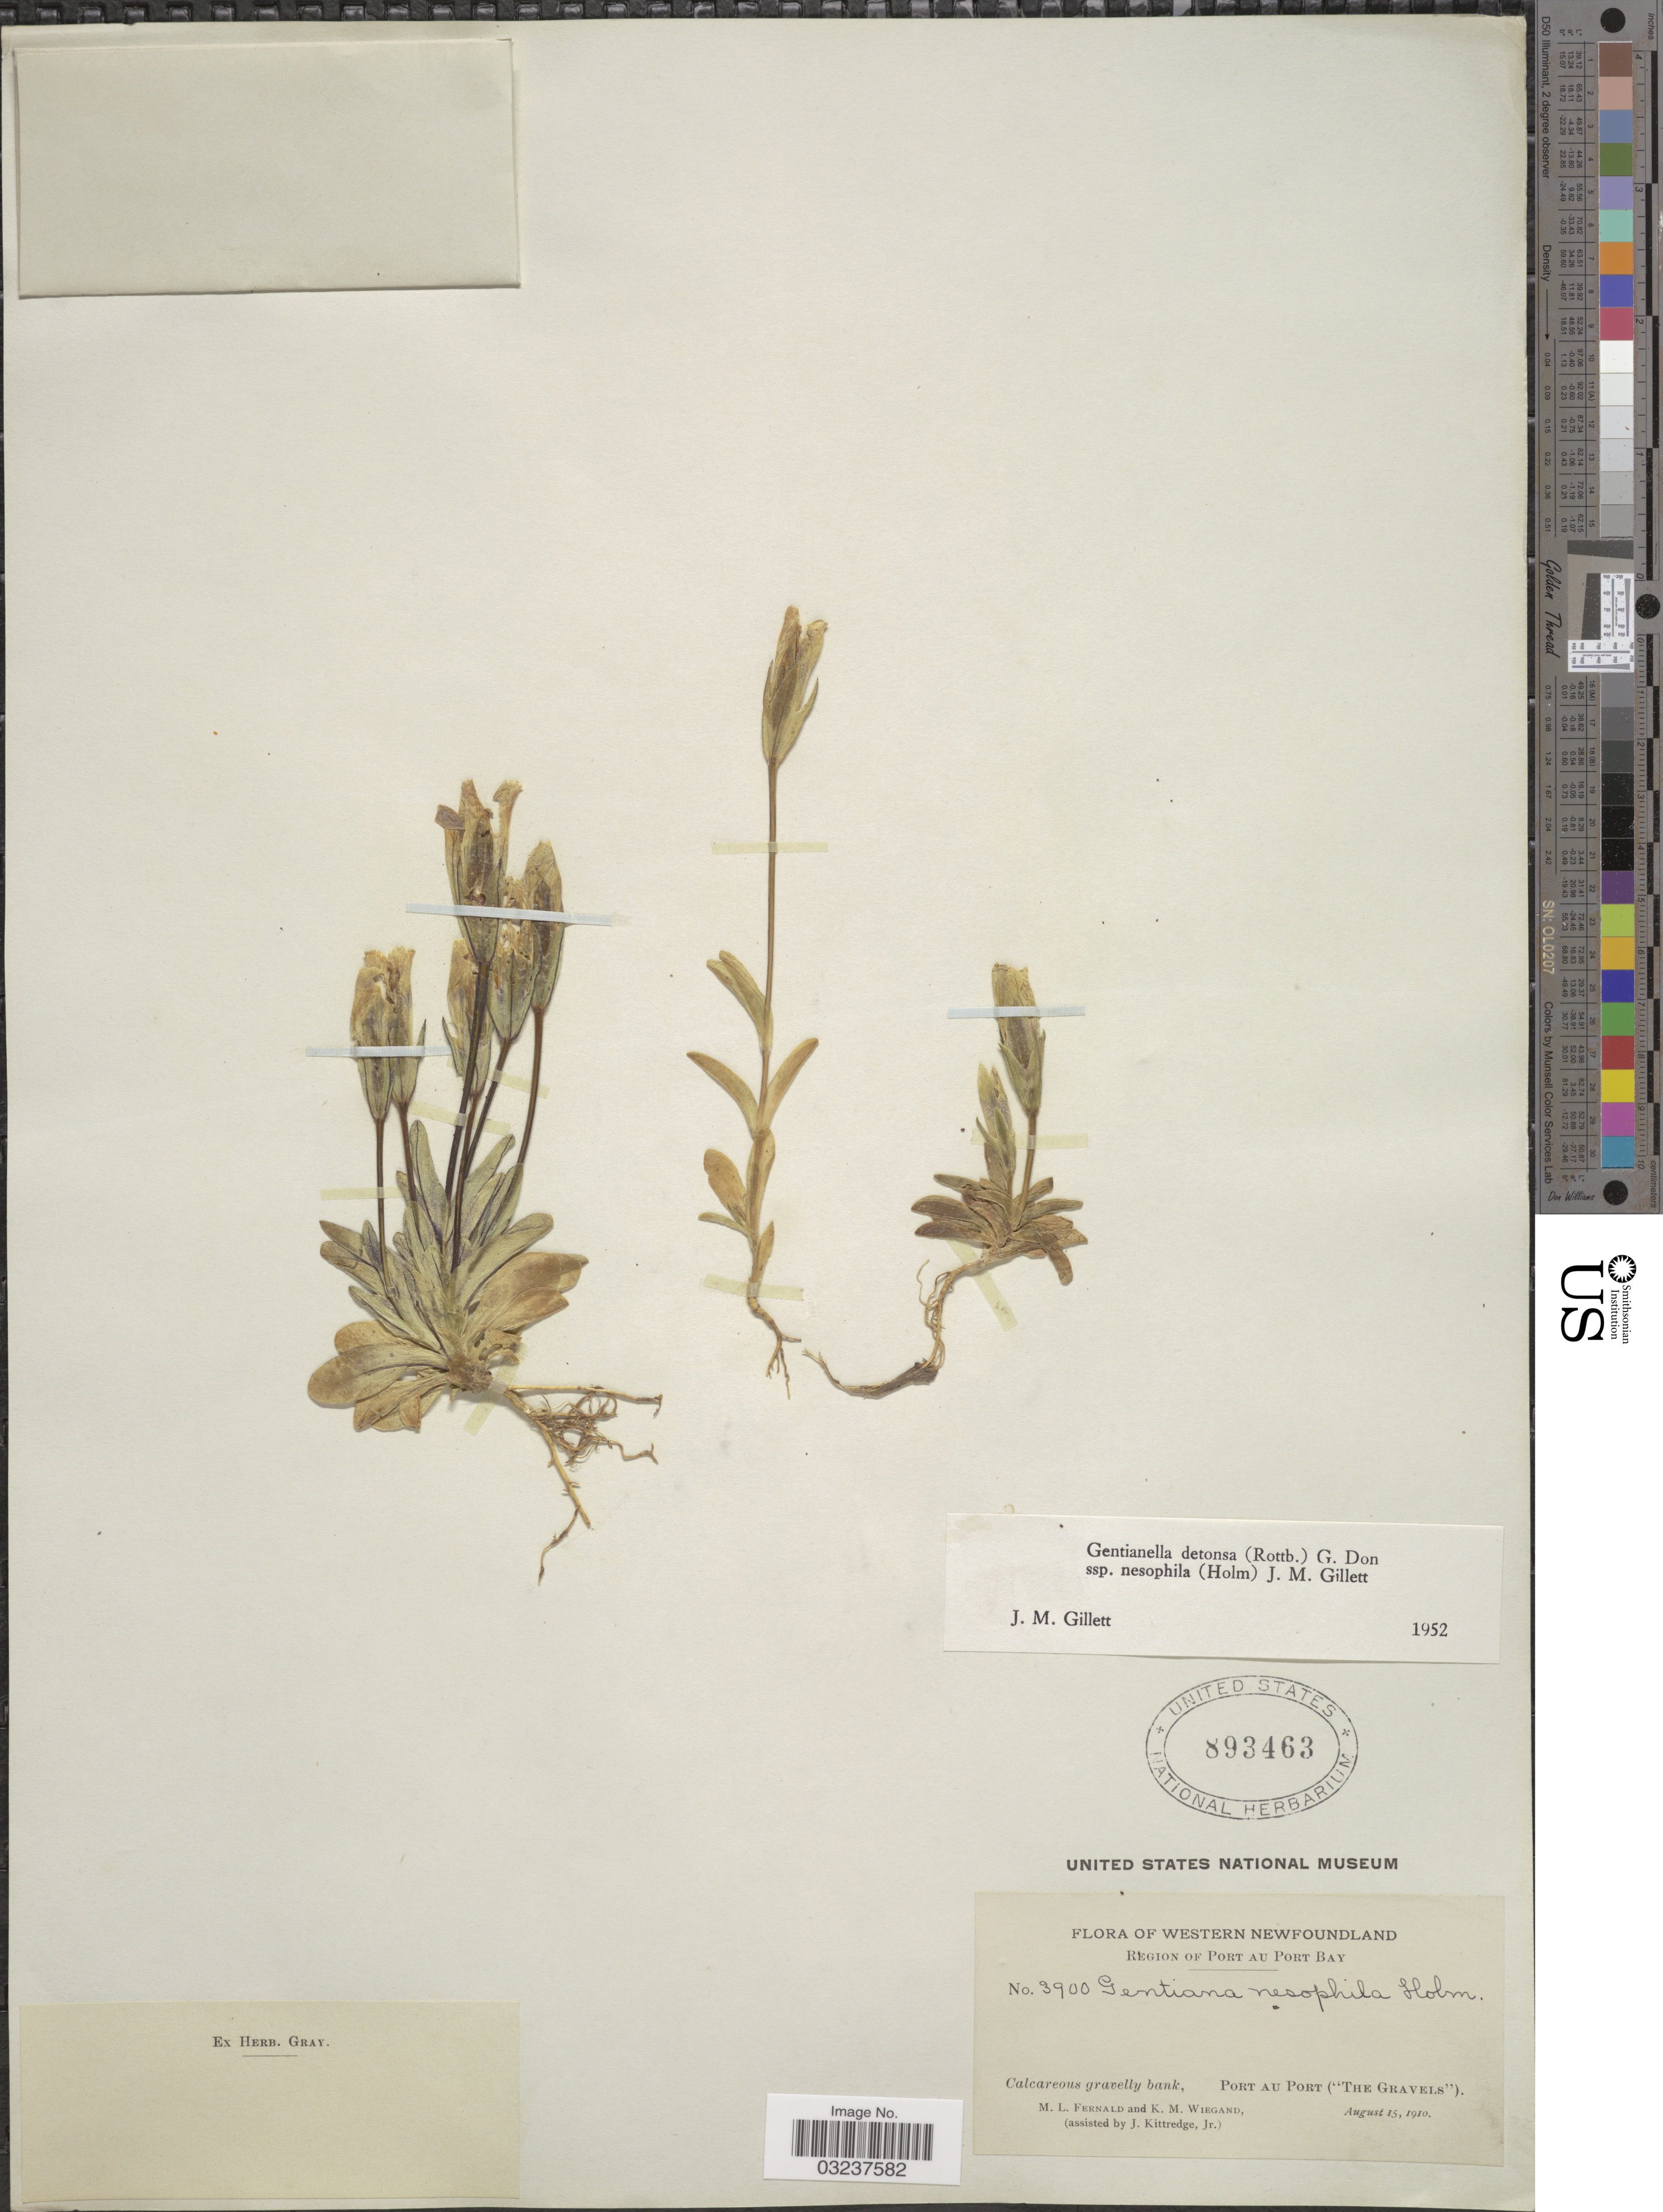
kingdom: Plantae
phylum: Tracheophyta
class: Magnoliopsida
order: Gentianales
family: Gentianaceae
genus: Gentianella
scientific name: Gentianella detonsa subsp. nesophila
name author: (T. Holm) J.M. Gillett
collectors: M. L. Fernald, K. M. Wiegand & J. Kittredge Jr.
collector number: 3900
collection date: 1910-08-15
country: Canada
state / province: Newfoundland and Labrador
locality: Western Newfoundland, Region of Port Au Port Bay, Port Au Port ("The Gravels").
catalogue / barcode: US 893463